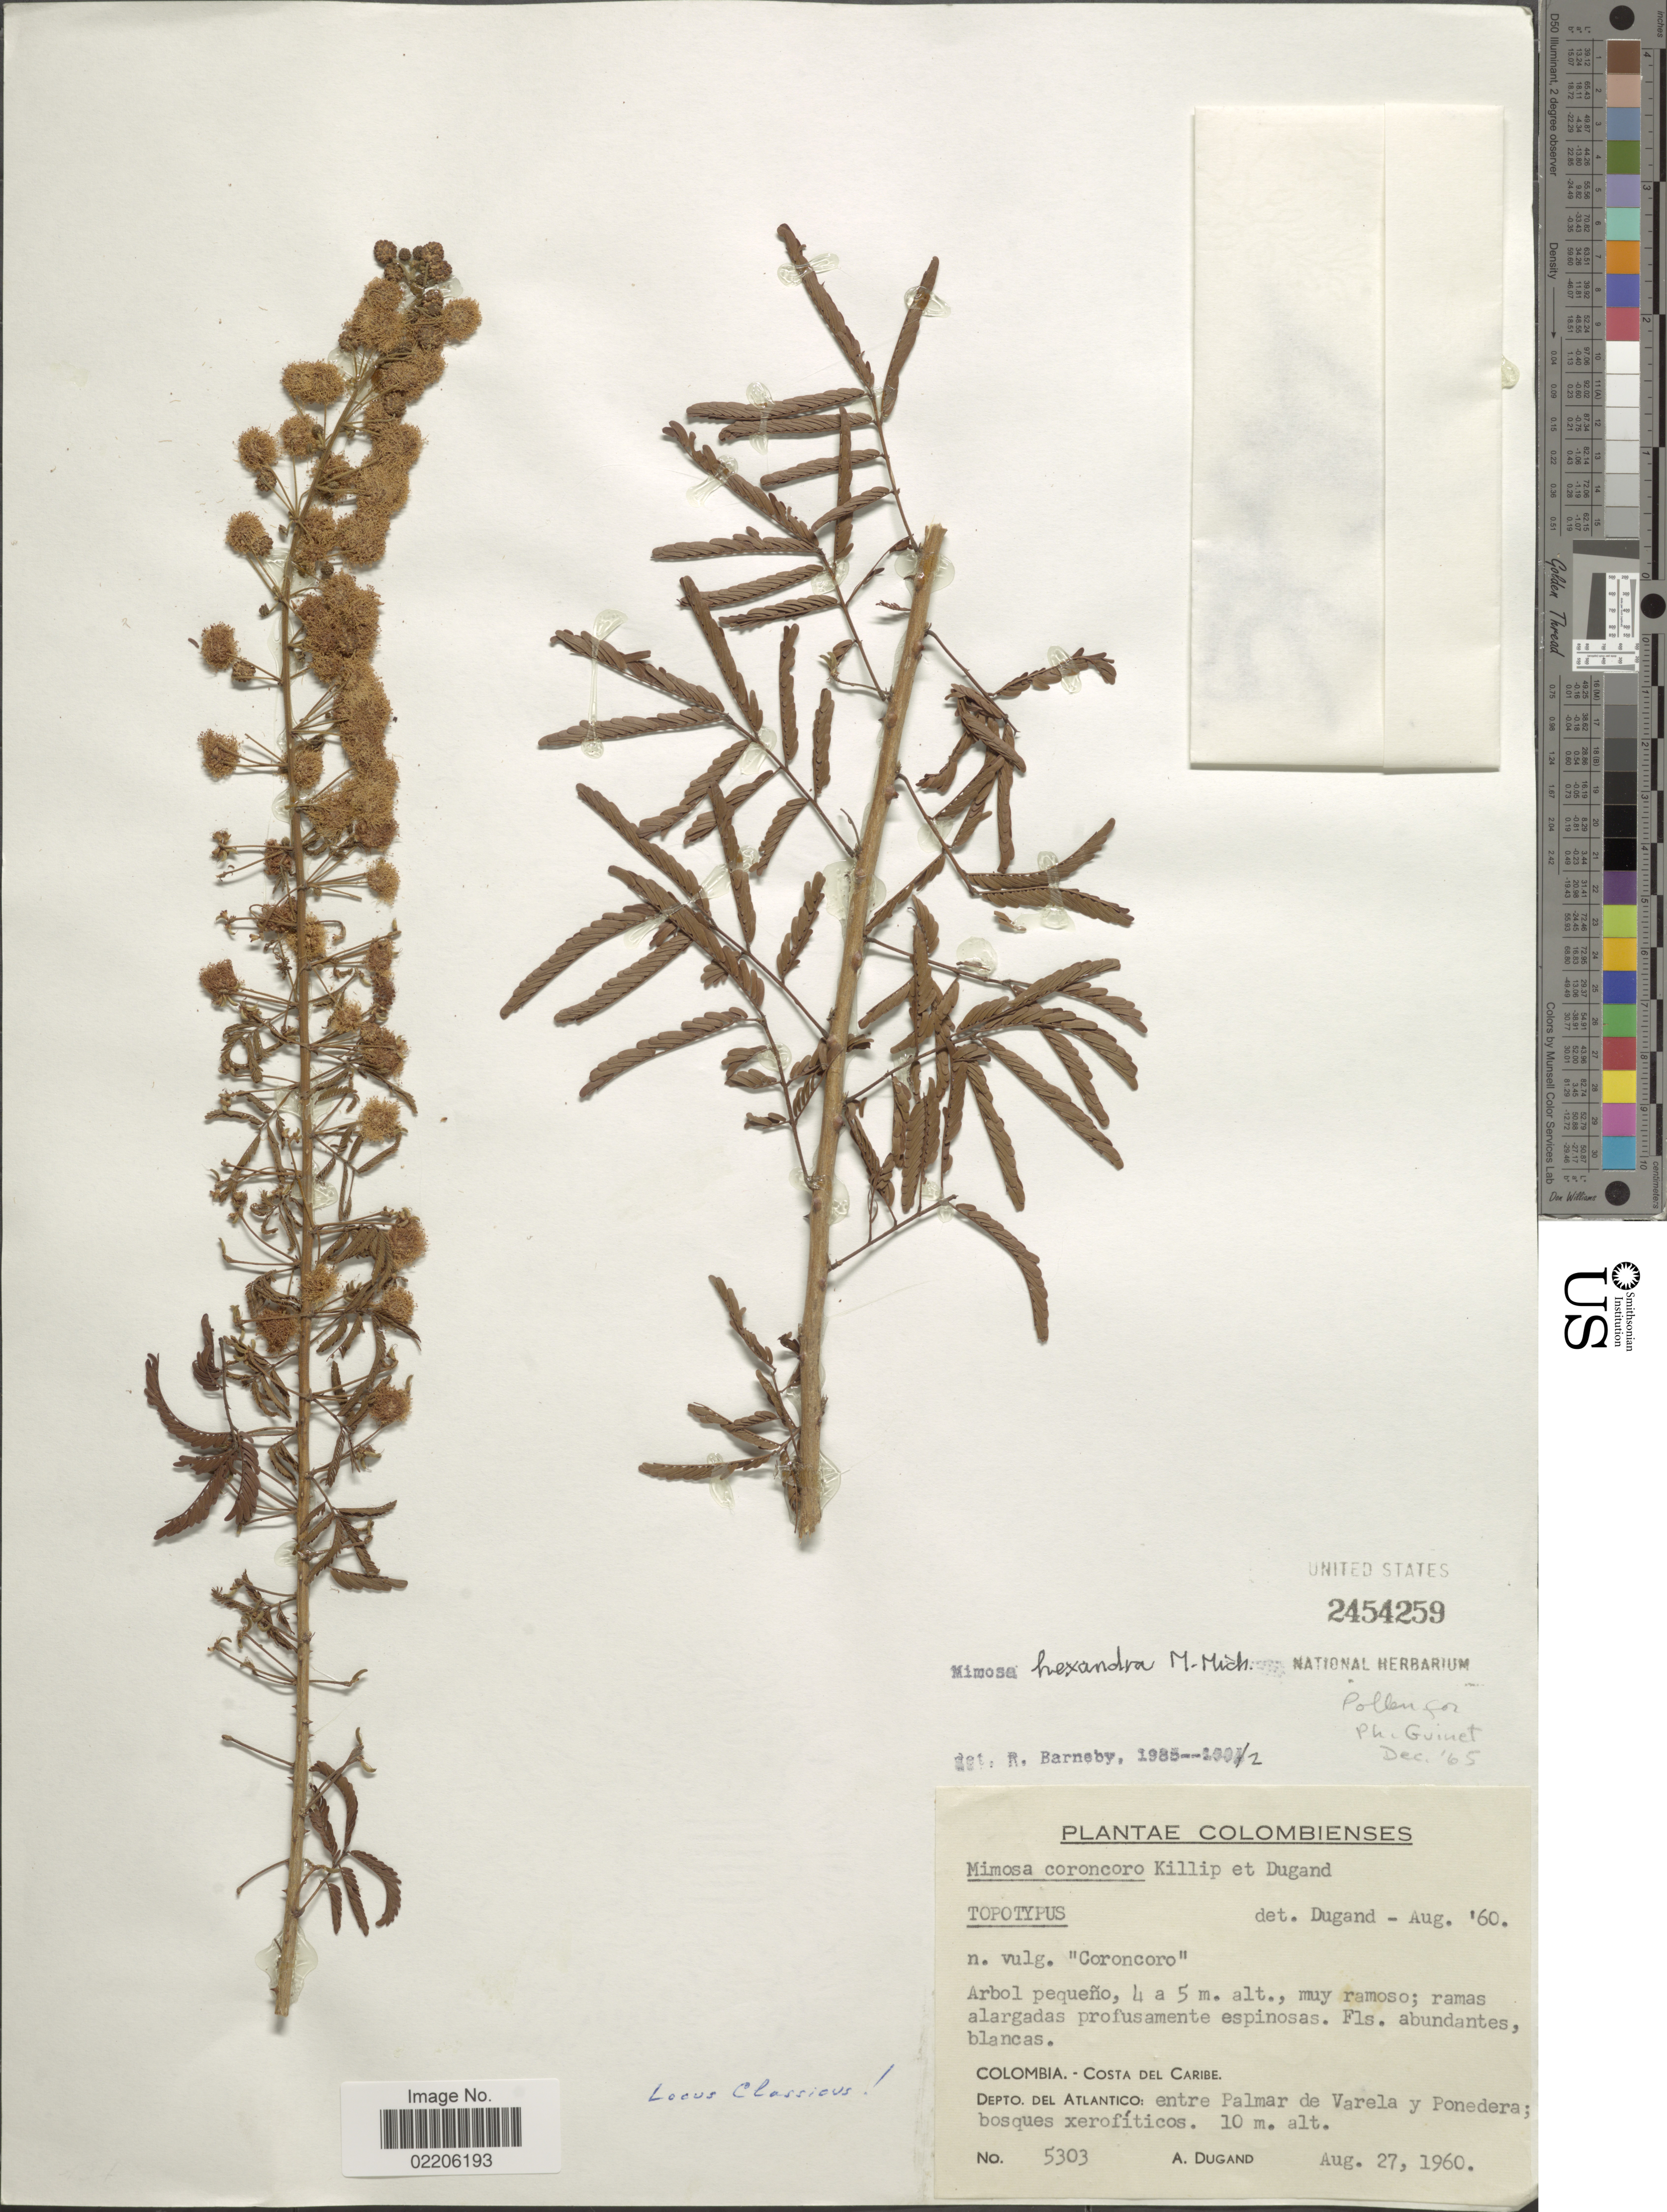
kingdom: Plantae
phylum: Tracheophyta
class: Magnoliopsida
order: Fabales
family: Fabaceae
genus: Mimosa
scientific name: Mimosa hexandra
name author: Micheli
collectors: A. Dugand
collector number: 5303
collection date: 1960-08-27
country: Colombia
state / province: Atlántico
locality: Costa del Caribe. Depto. del Atlantico: entre Palmar de Varella y Ponedera'bosques xerofiticos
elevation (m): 10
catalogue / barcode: US 2454259